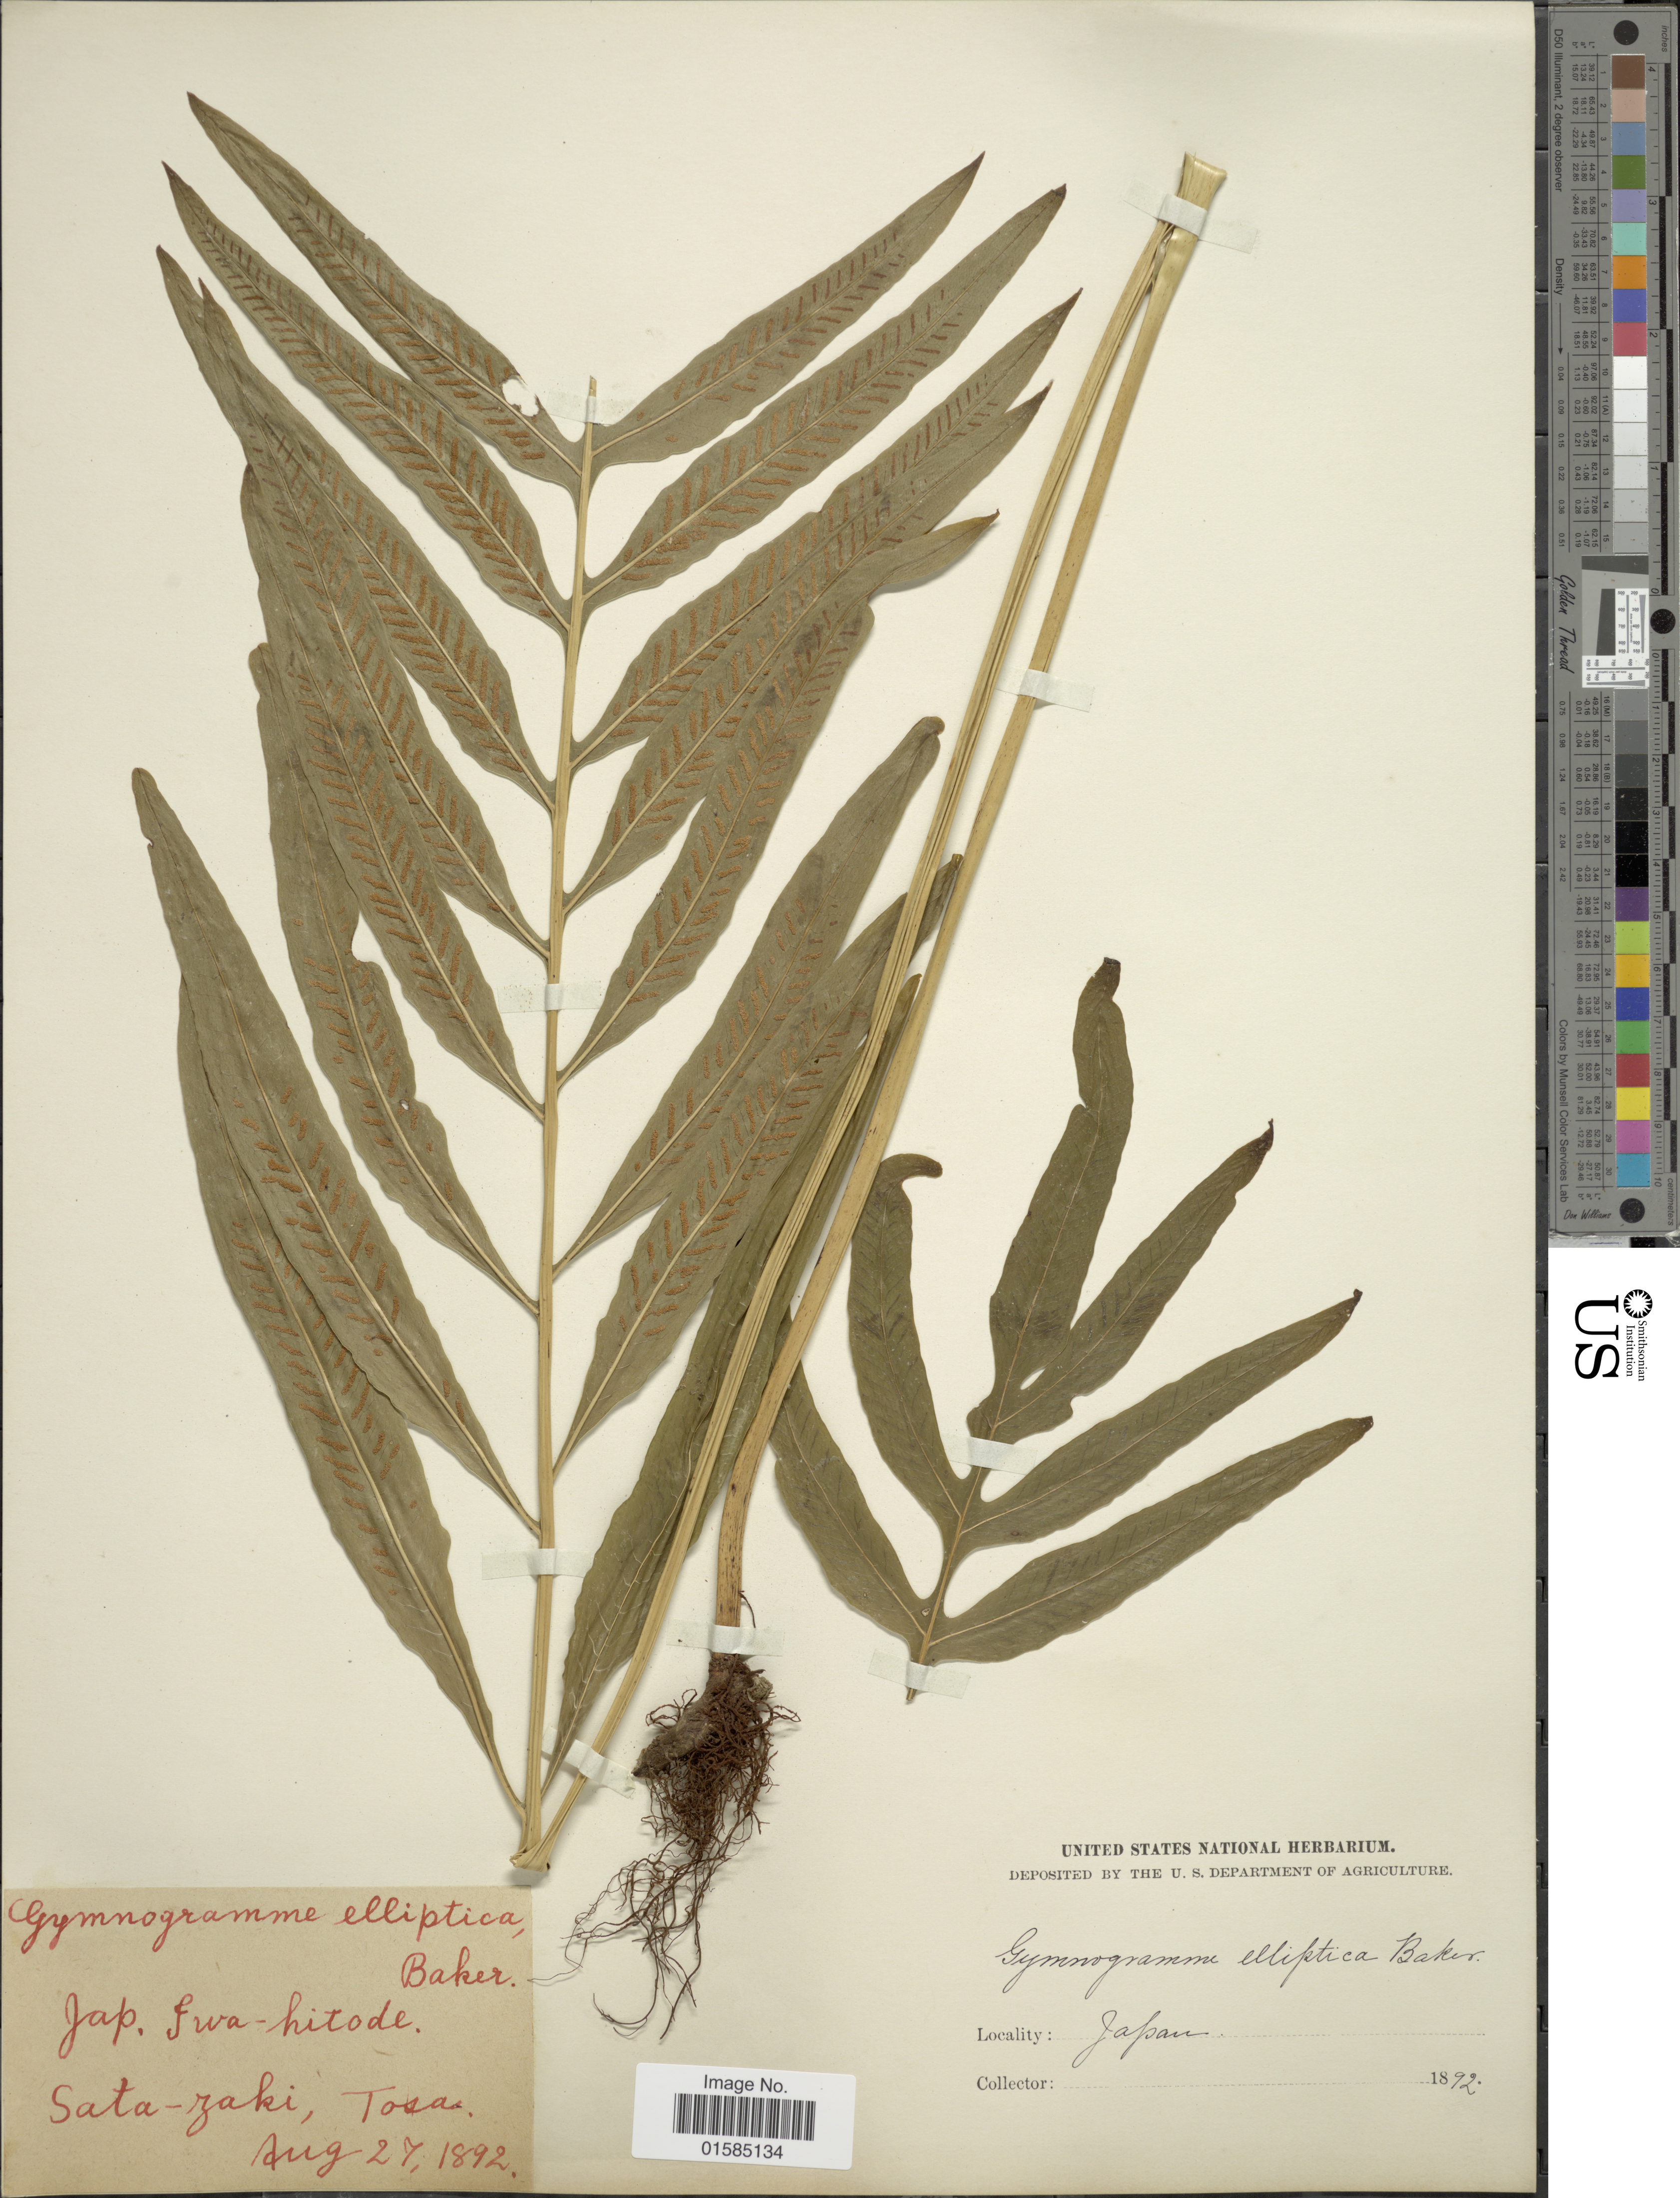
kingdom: Plantae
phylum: Tracheophyta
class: Polypodiopsida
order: Polypodiales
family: Polypodiaceae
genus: Leptochilus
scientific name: Leptochilus ellipticus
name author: (Thunb.) Noot.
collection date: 1892-08-27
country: Japan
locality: Sata-zaki, Tosa.